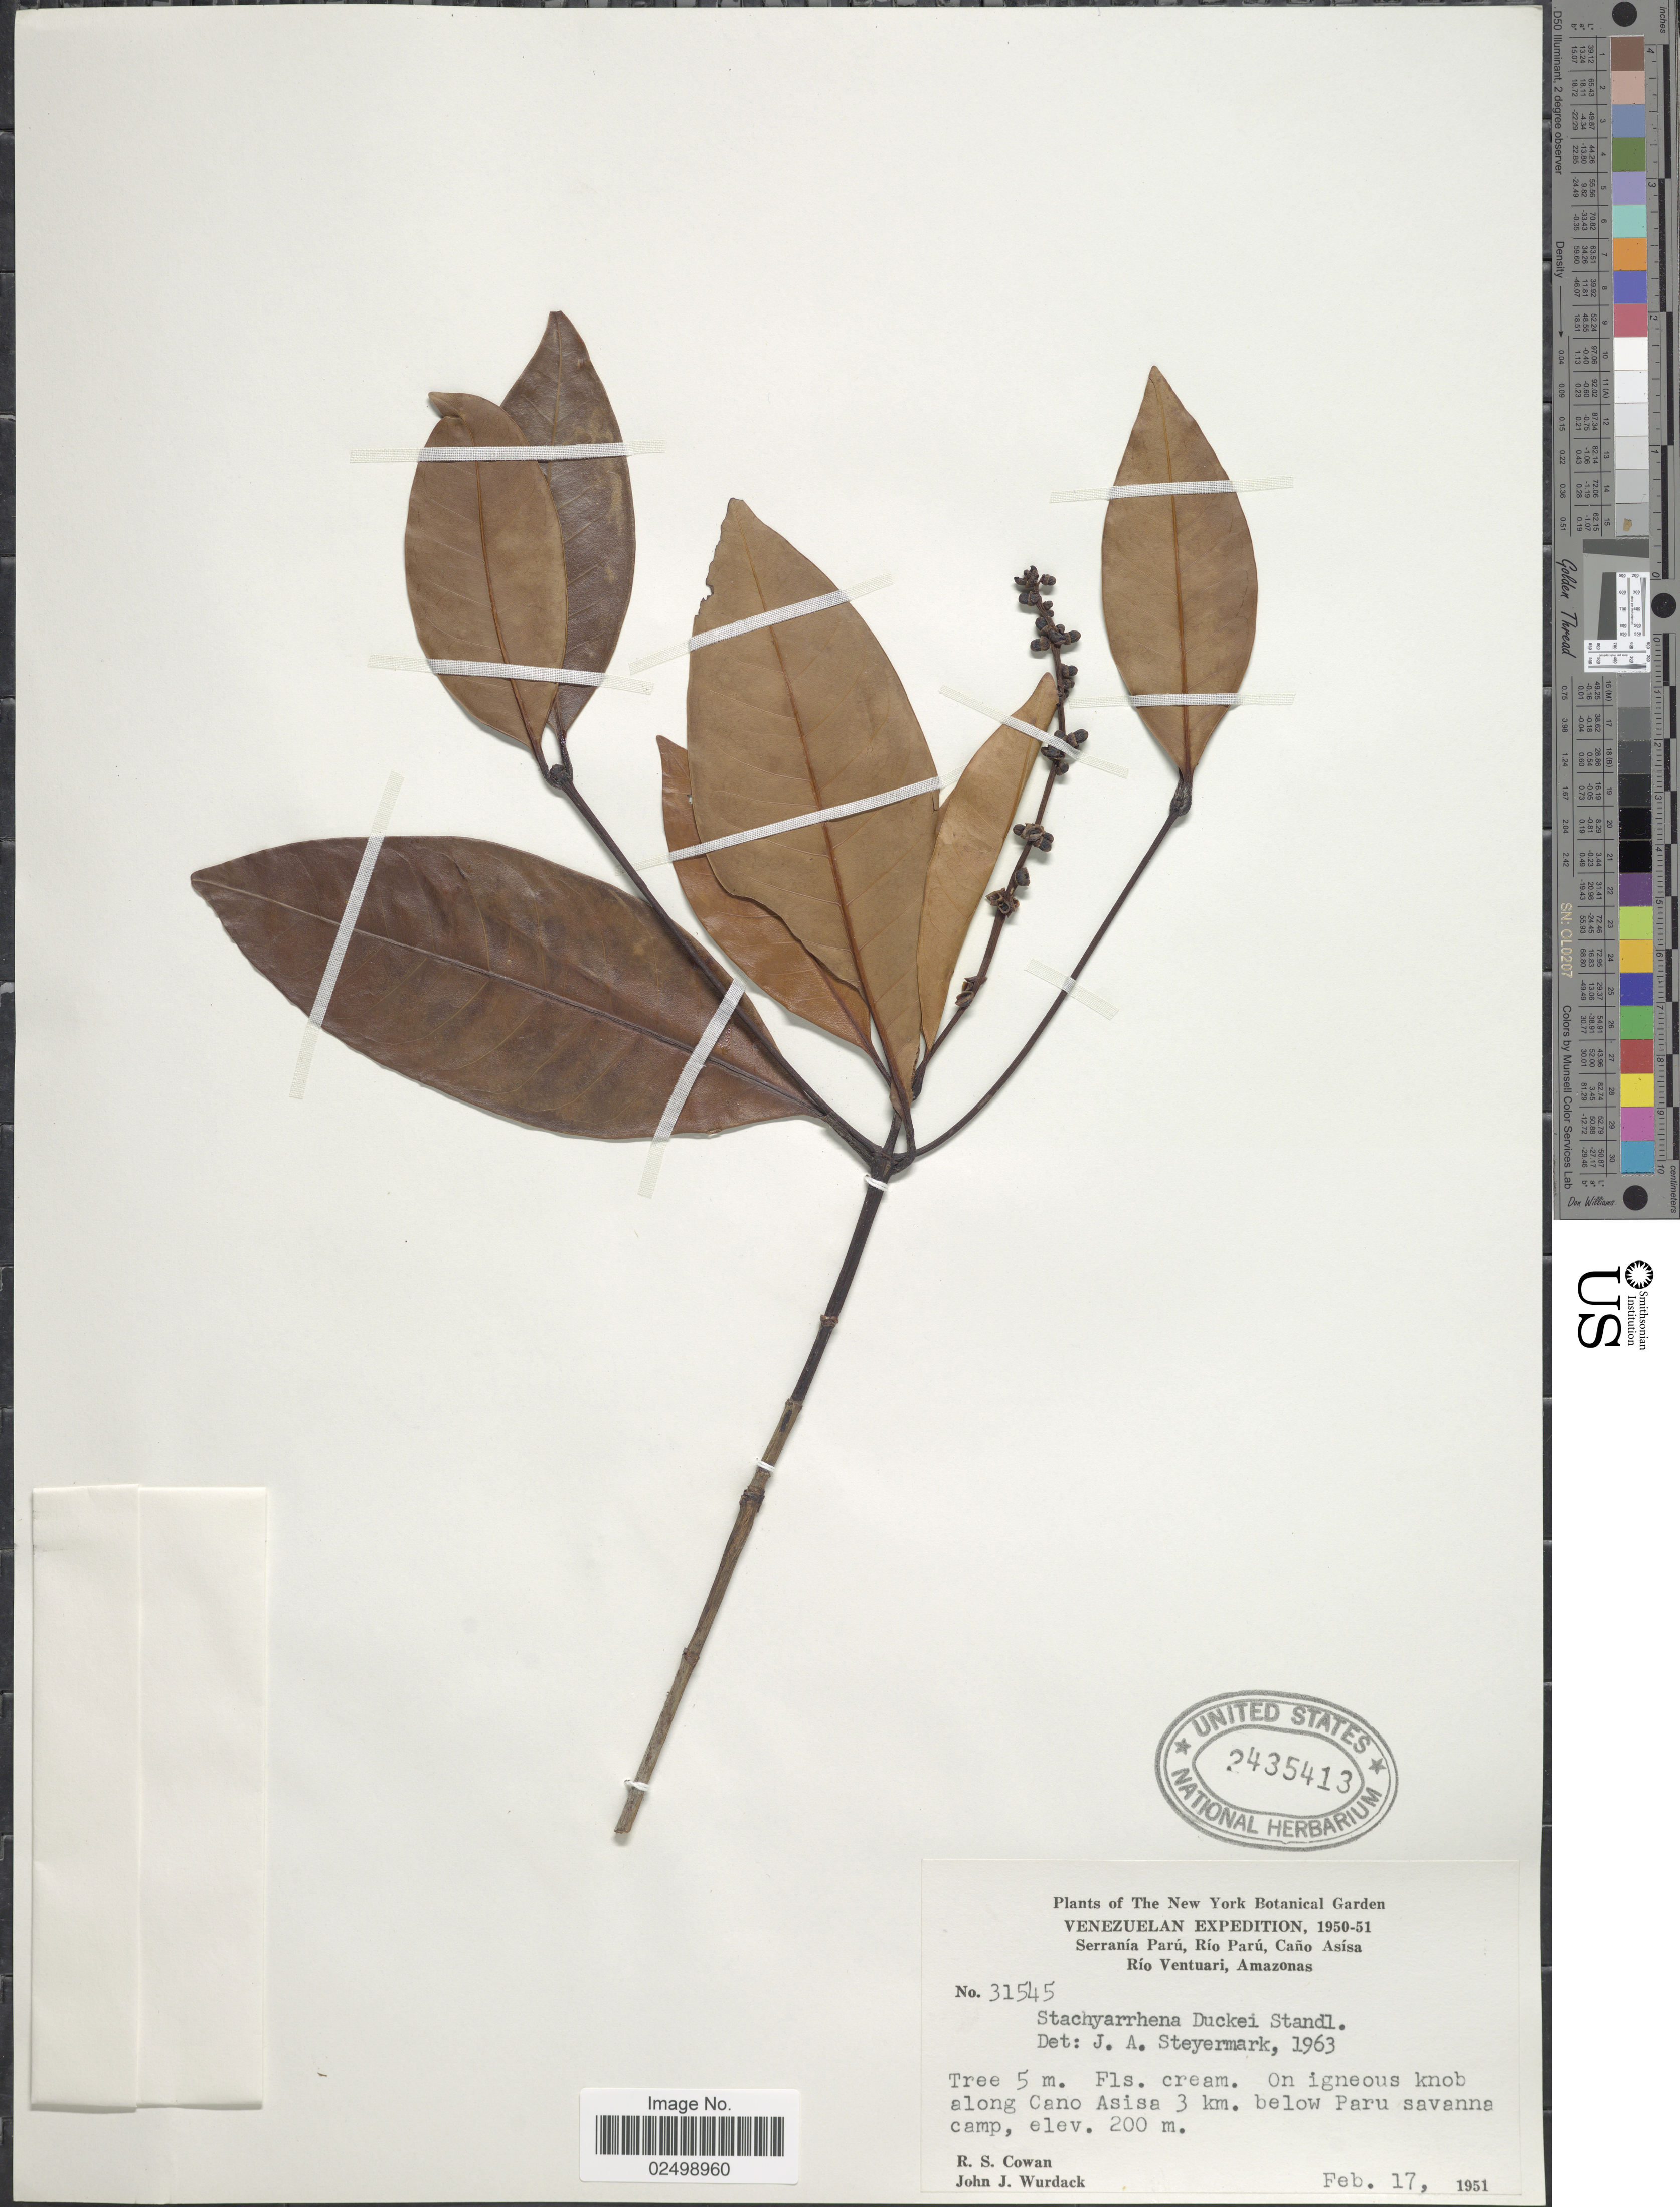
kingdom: Plantae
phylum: Tracheophyta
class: Magnoliopsida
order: Gentianales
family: Rubiaceae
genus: Stachyarrhena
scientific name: Stachyarrhena duckei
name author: Standl.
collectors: R. S. Cowan & J. J. Wurdack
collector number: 31545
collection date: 1951-02-17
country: Venezuela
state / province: Amazonas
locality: Serranía Parú, Río Parú, Caño Asísa Río Ventuari, on igneous knob along Cano Asisa 3 km below Paru savanna camp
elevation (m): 200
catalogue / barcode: US 2435413